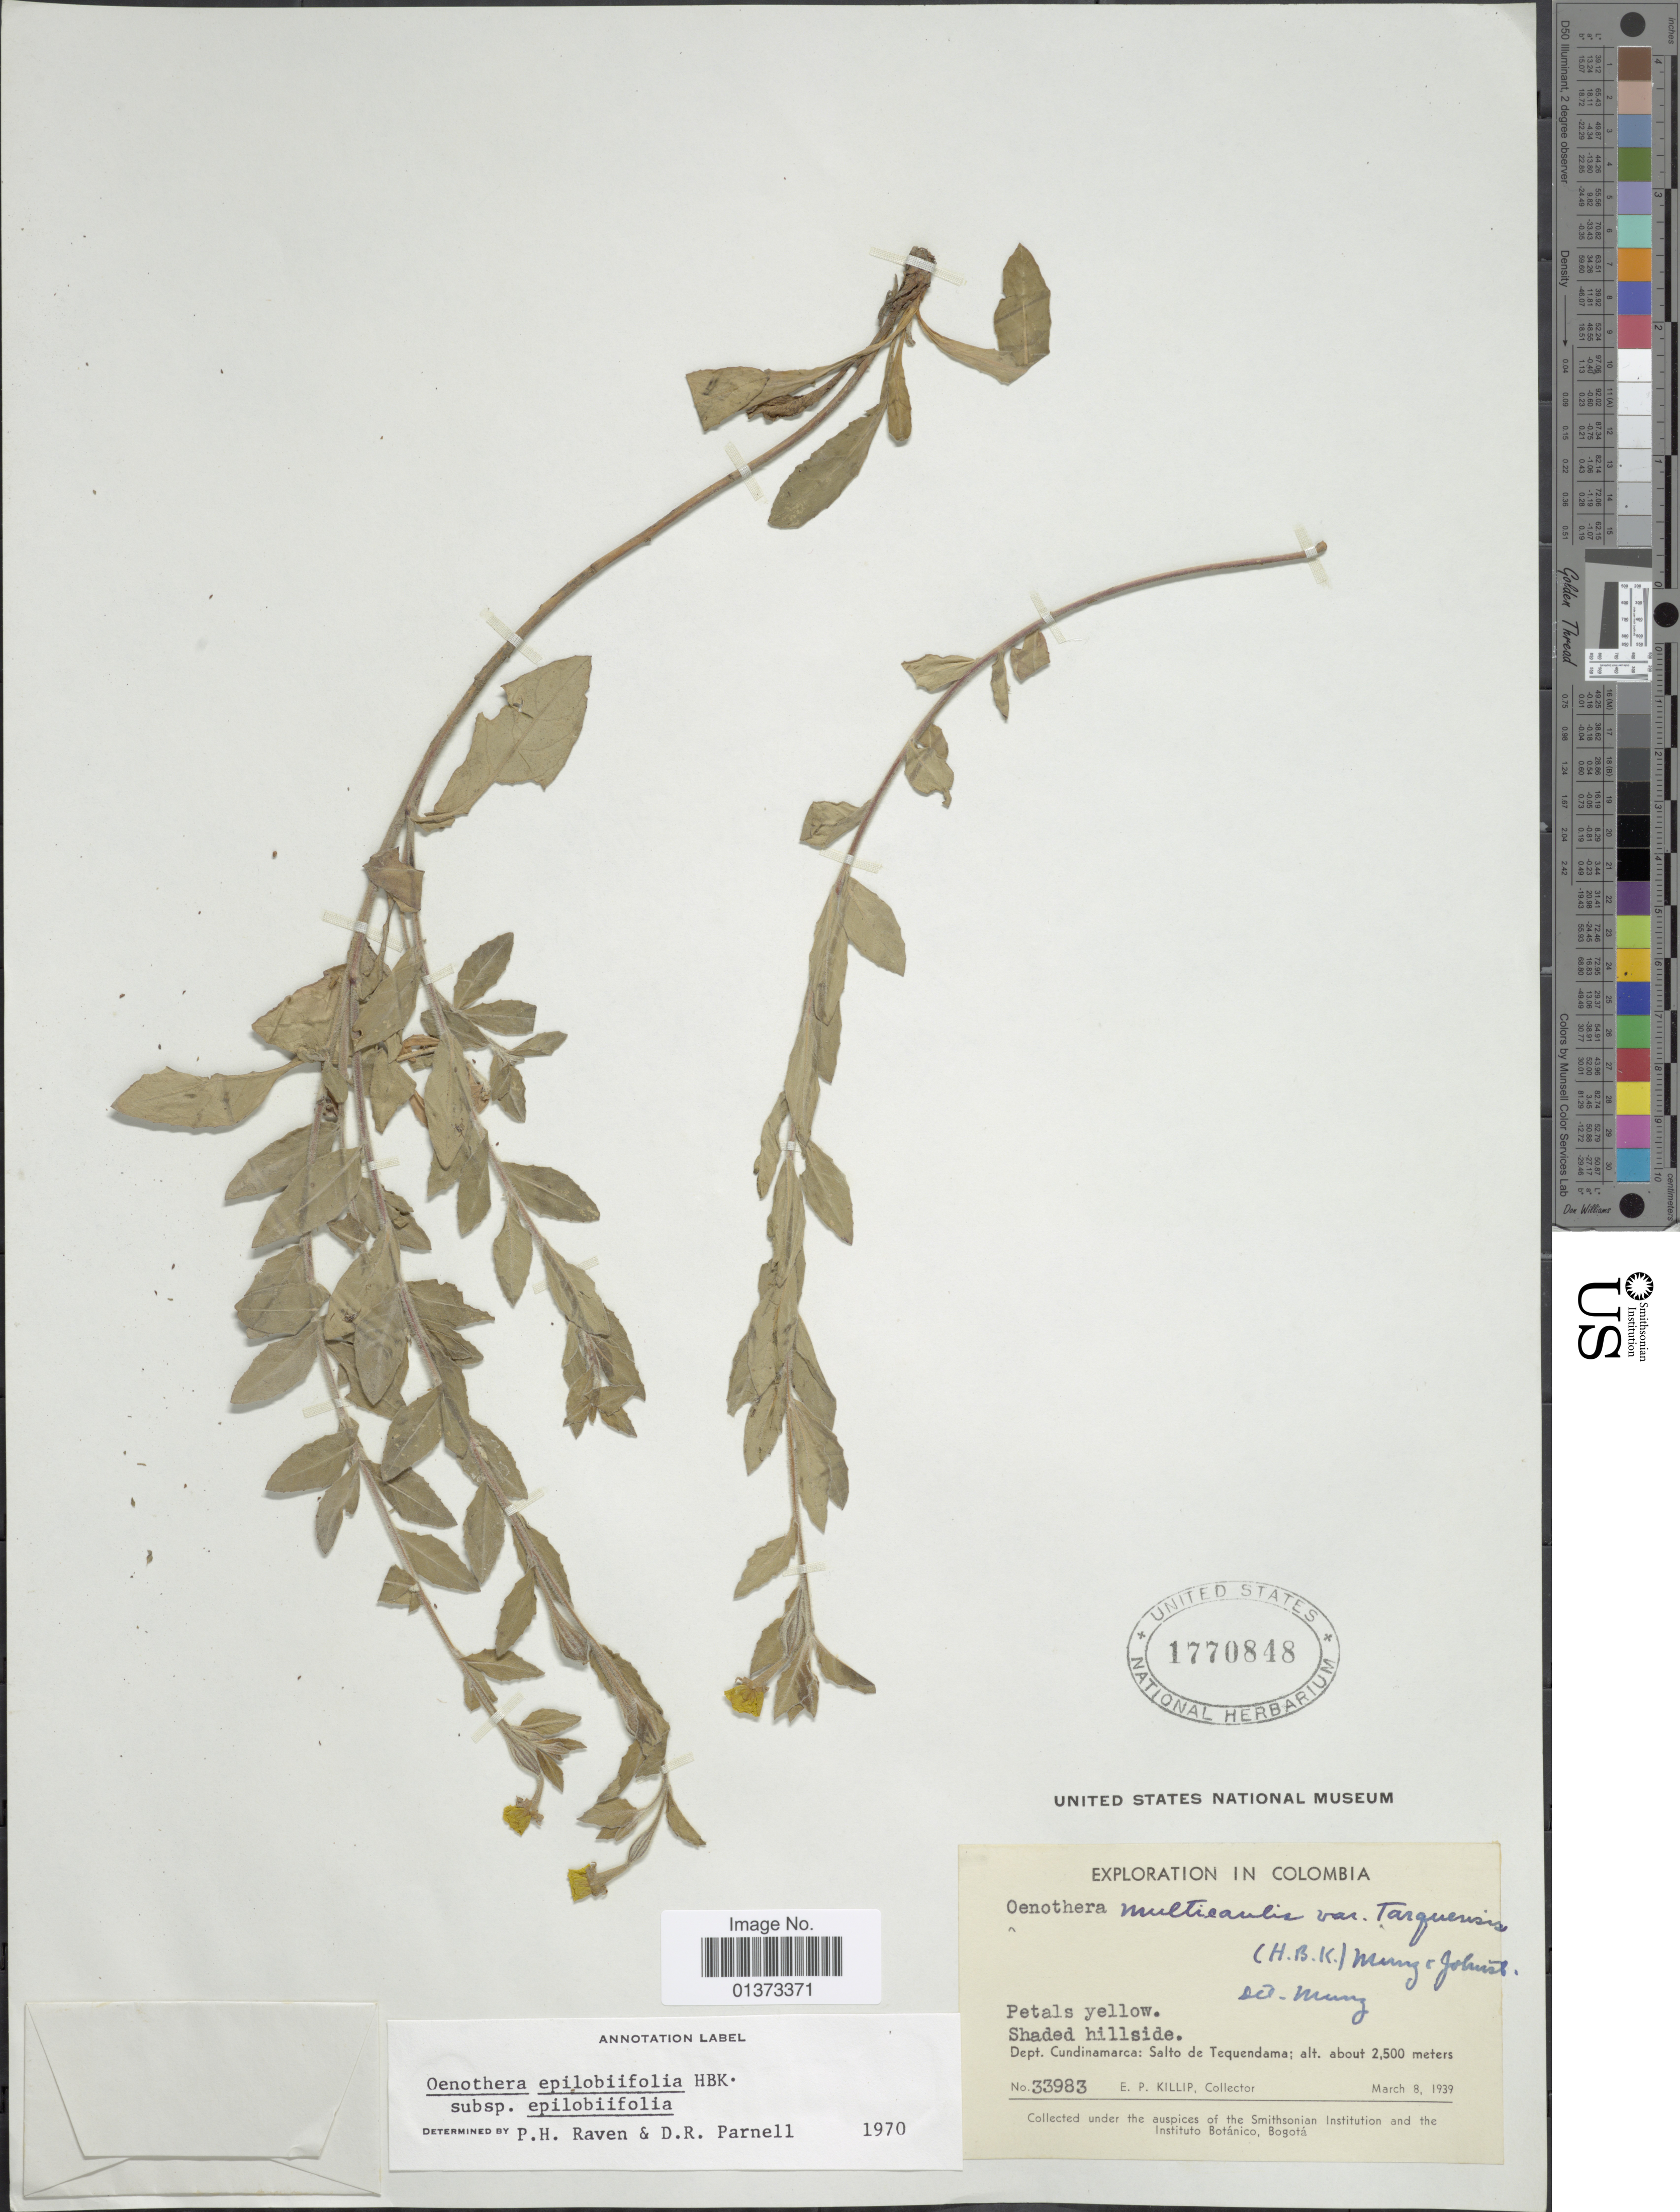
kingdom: Plantae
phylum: Tracheophyta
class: Magnoliopsida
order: Myrtales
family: Onagraceae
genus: Oenothera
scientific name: Oenothera epilobiifolia subsp. epilobiifolia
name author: Kunth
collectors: E. P. Killip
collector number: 33983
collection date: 1939-03-08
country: Colombia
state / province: Cundinamarca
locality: Salto de Tequendama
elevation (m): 2500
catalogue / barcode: US 1770848